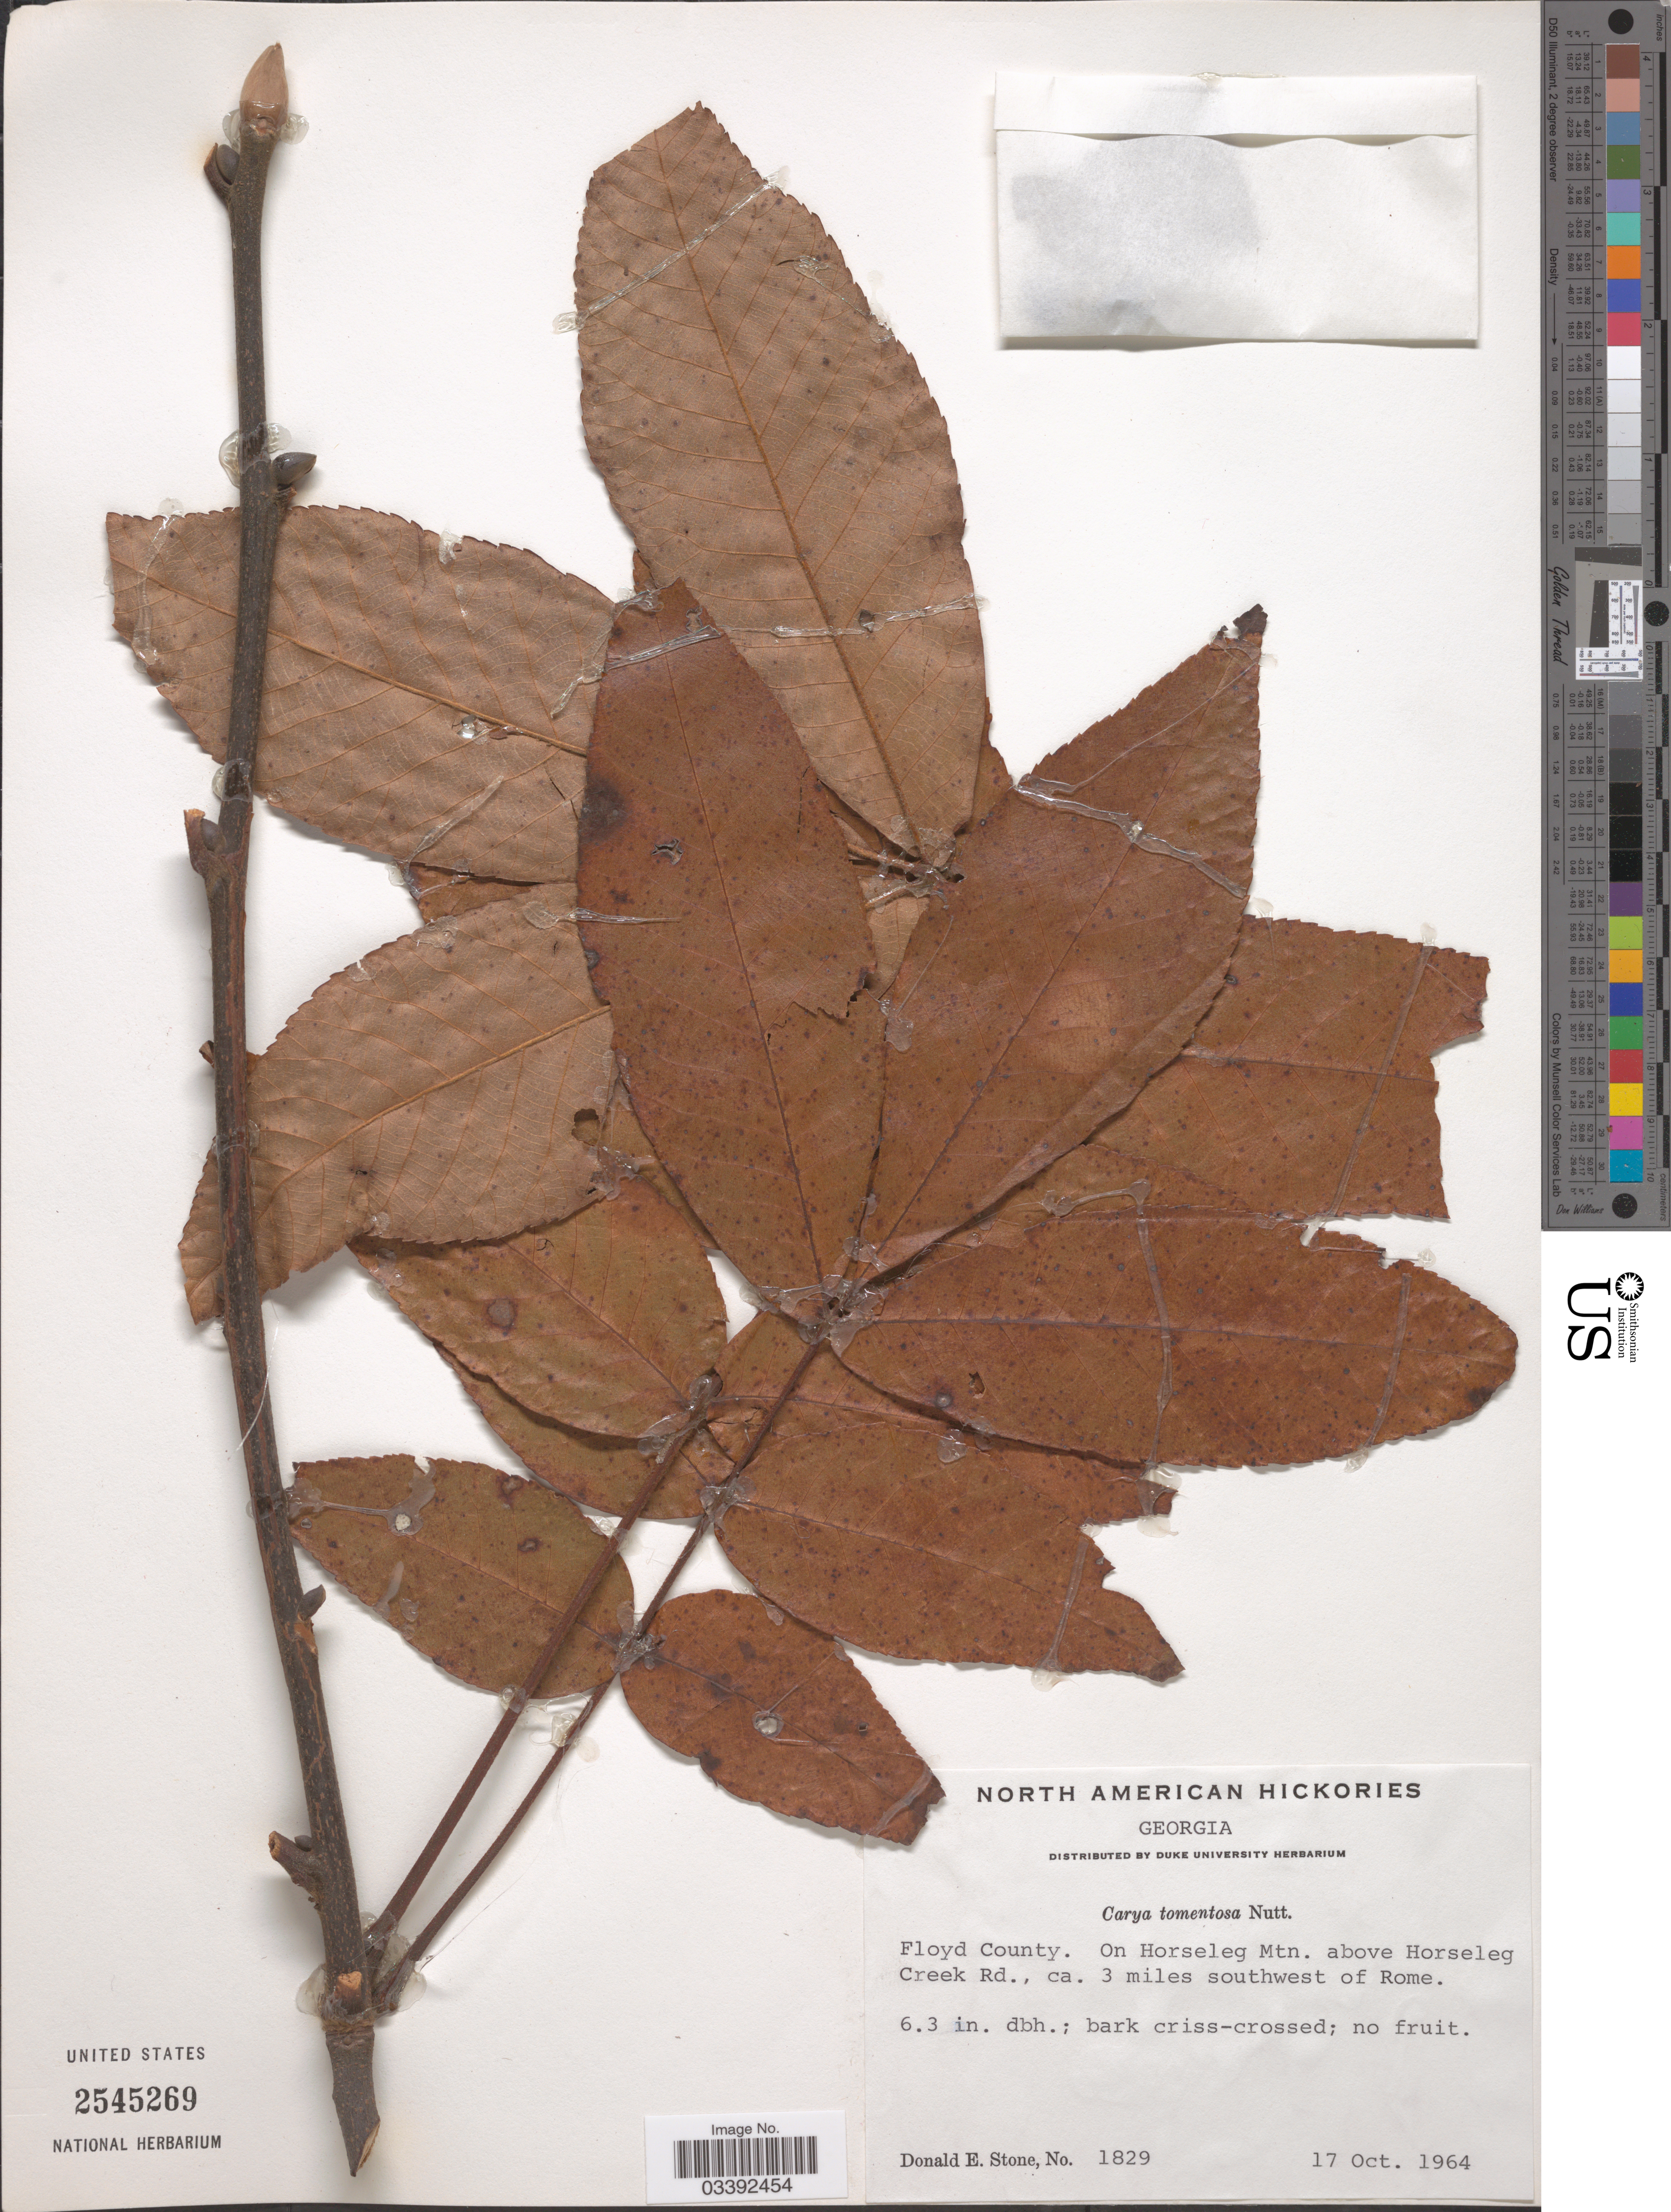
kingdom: Plantae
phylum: Tracheophyta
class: Magnoliopsida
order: Fagales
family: Juglandaceae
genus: Carya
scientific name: Carya tomentosa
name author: (Lam.) Nutt.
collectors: D. E. Stone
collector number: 1829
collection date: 1964-10-17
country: United States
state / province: Georgia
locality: Floyd County. On Horseleg Mtn. above Horseleg Creek Rd., ca. 3 miles southwest of Rome.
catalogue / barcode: US 2545269